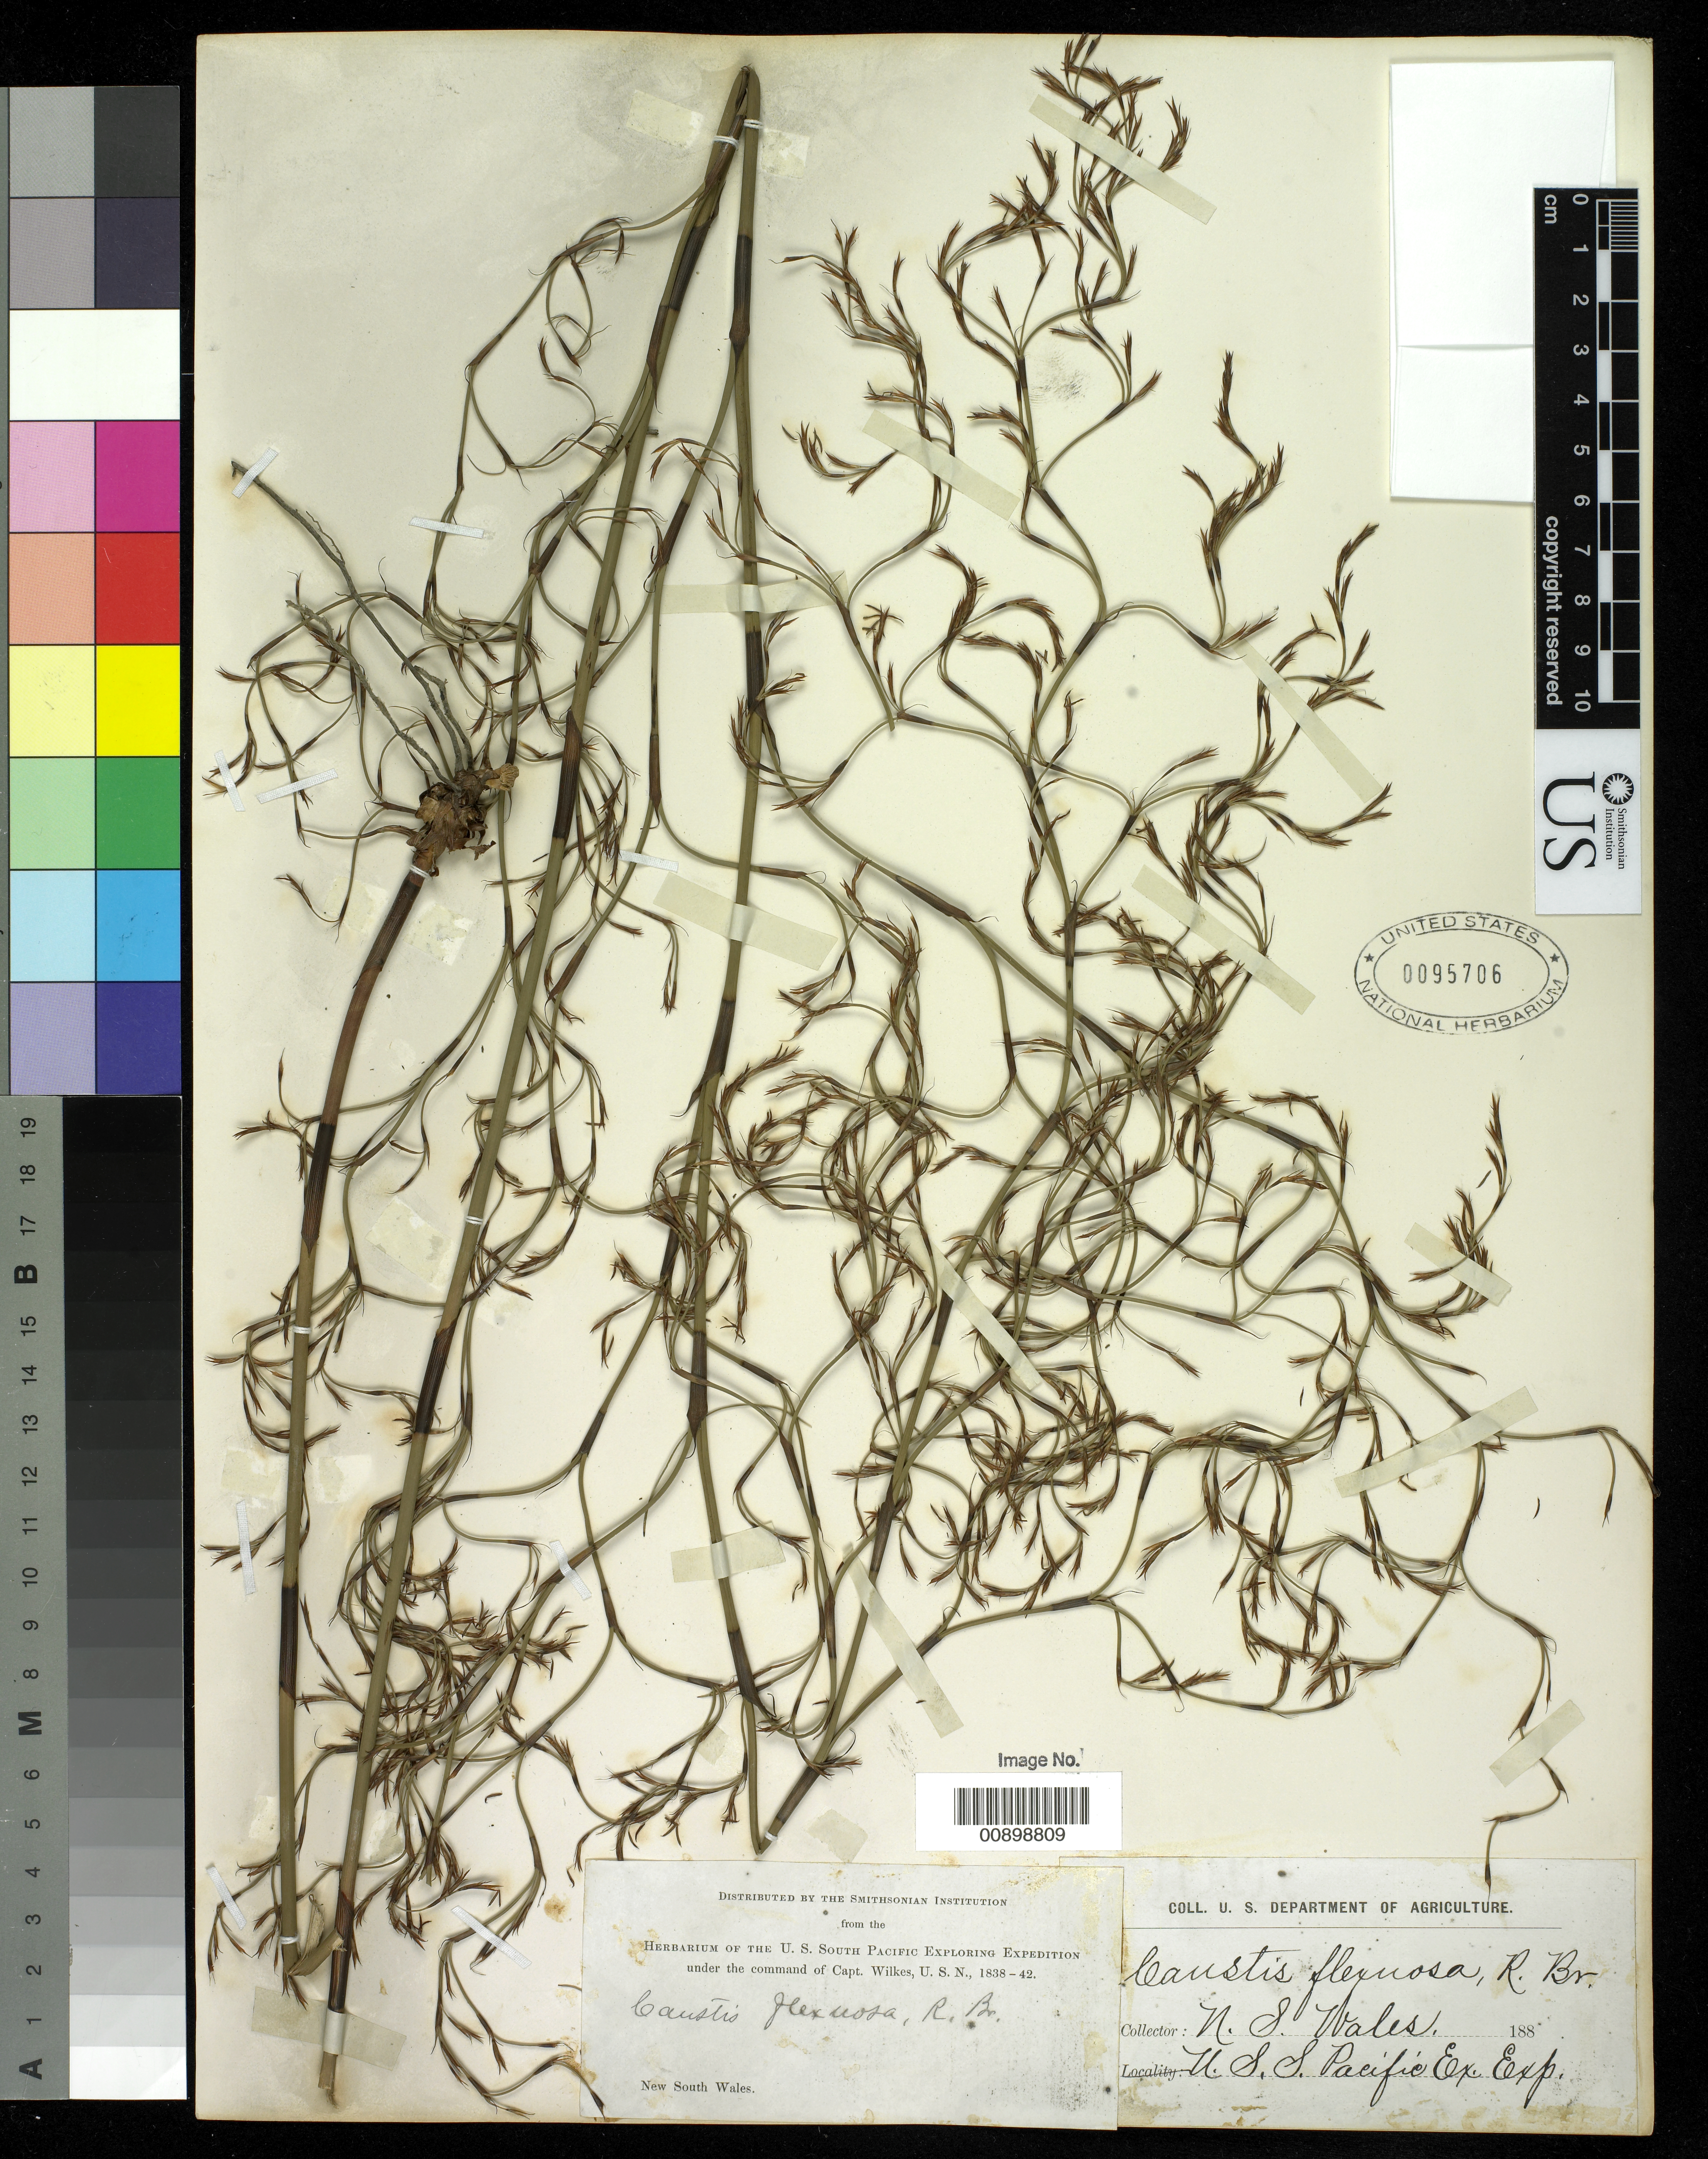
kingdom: Plantae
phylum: Tracheophyta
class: Liliopsida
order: Poales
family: Cyperaceae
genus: Caustis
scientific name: Caustis flexuosa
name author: R. Br.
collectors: Wilkes Explor. Exped.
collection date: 1838/1842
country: Australia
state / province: New South Wales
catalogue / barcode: US 95706